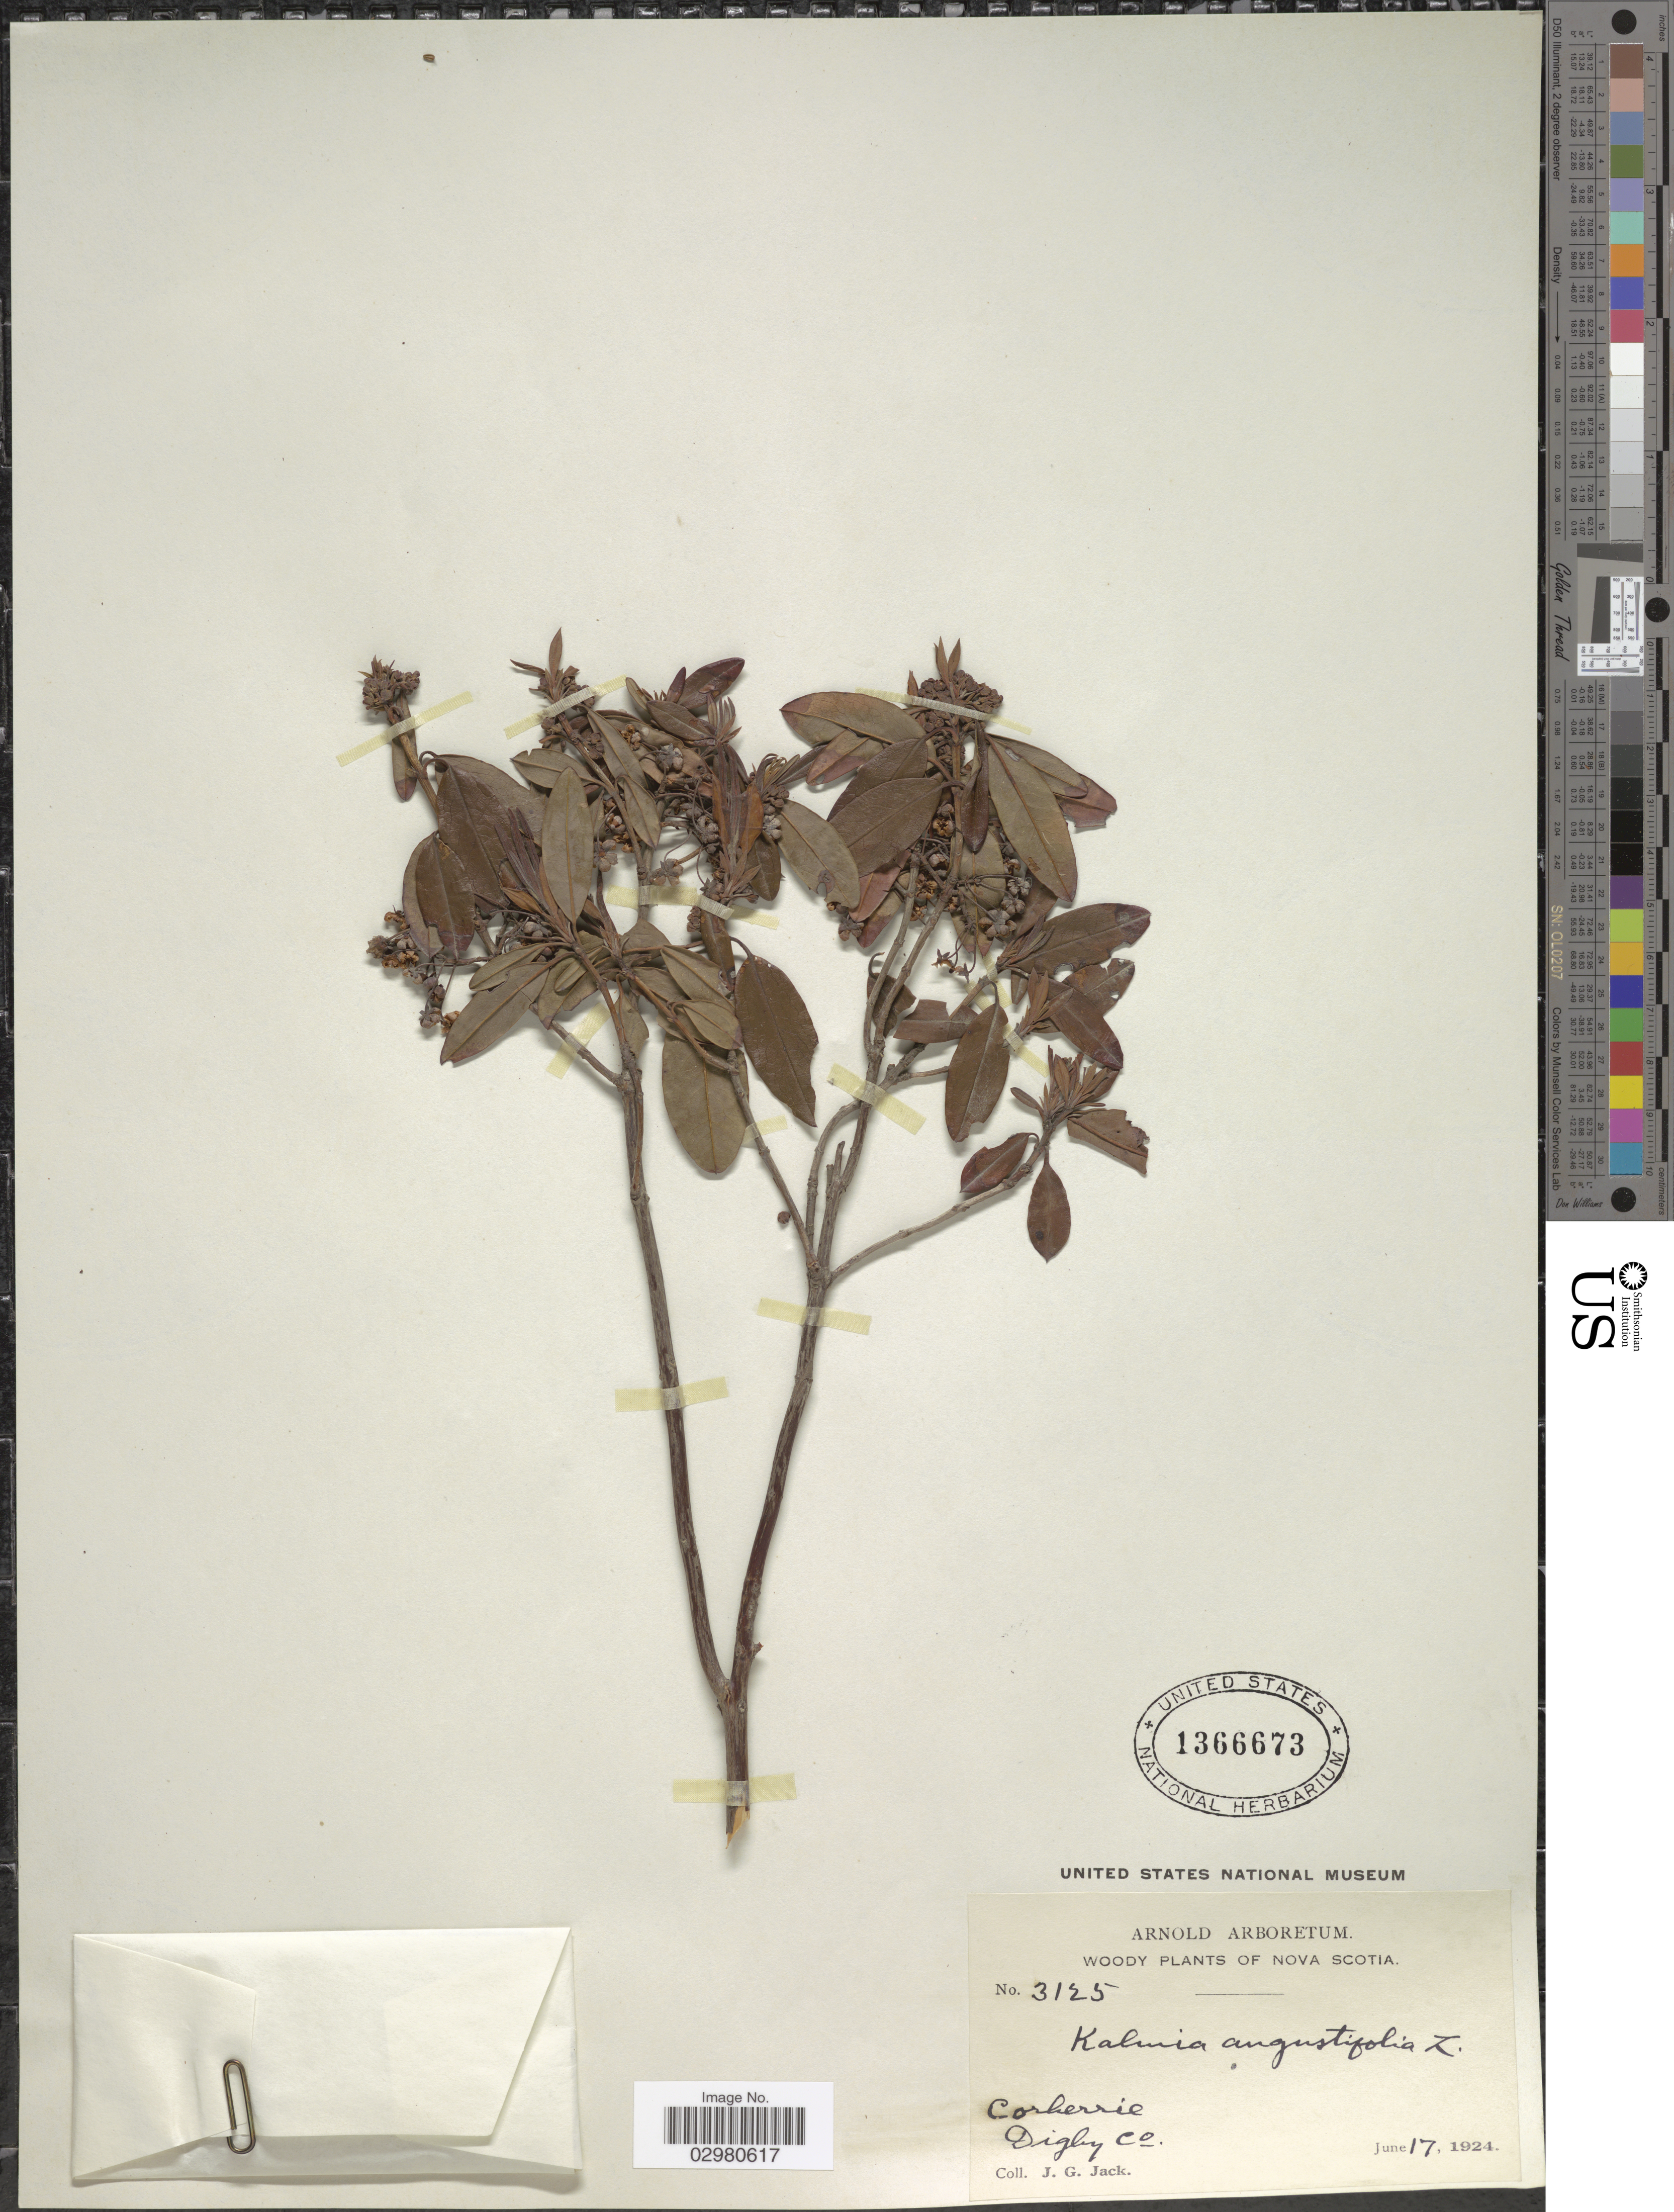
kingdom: Plantae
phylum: Tracheophyta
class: Magnoliopsida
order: Ericales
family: Ericaceae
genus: Kalmia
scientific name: Kalmia angustifolia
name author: L.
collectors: J. G. Jack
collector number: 3125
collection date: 1924-06-17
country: Canada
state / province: Nova Scotia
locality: Corberrie. Digby Co.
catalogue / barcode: US 1366673